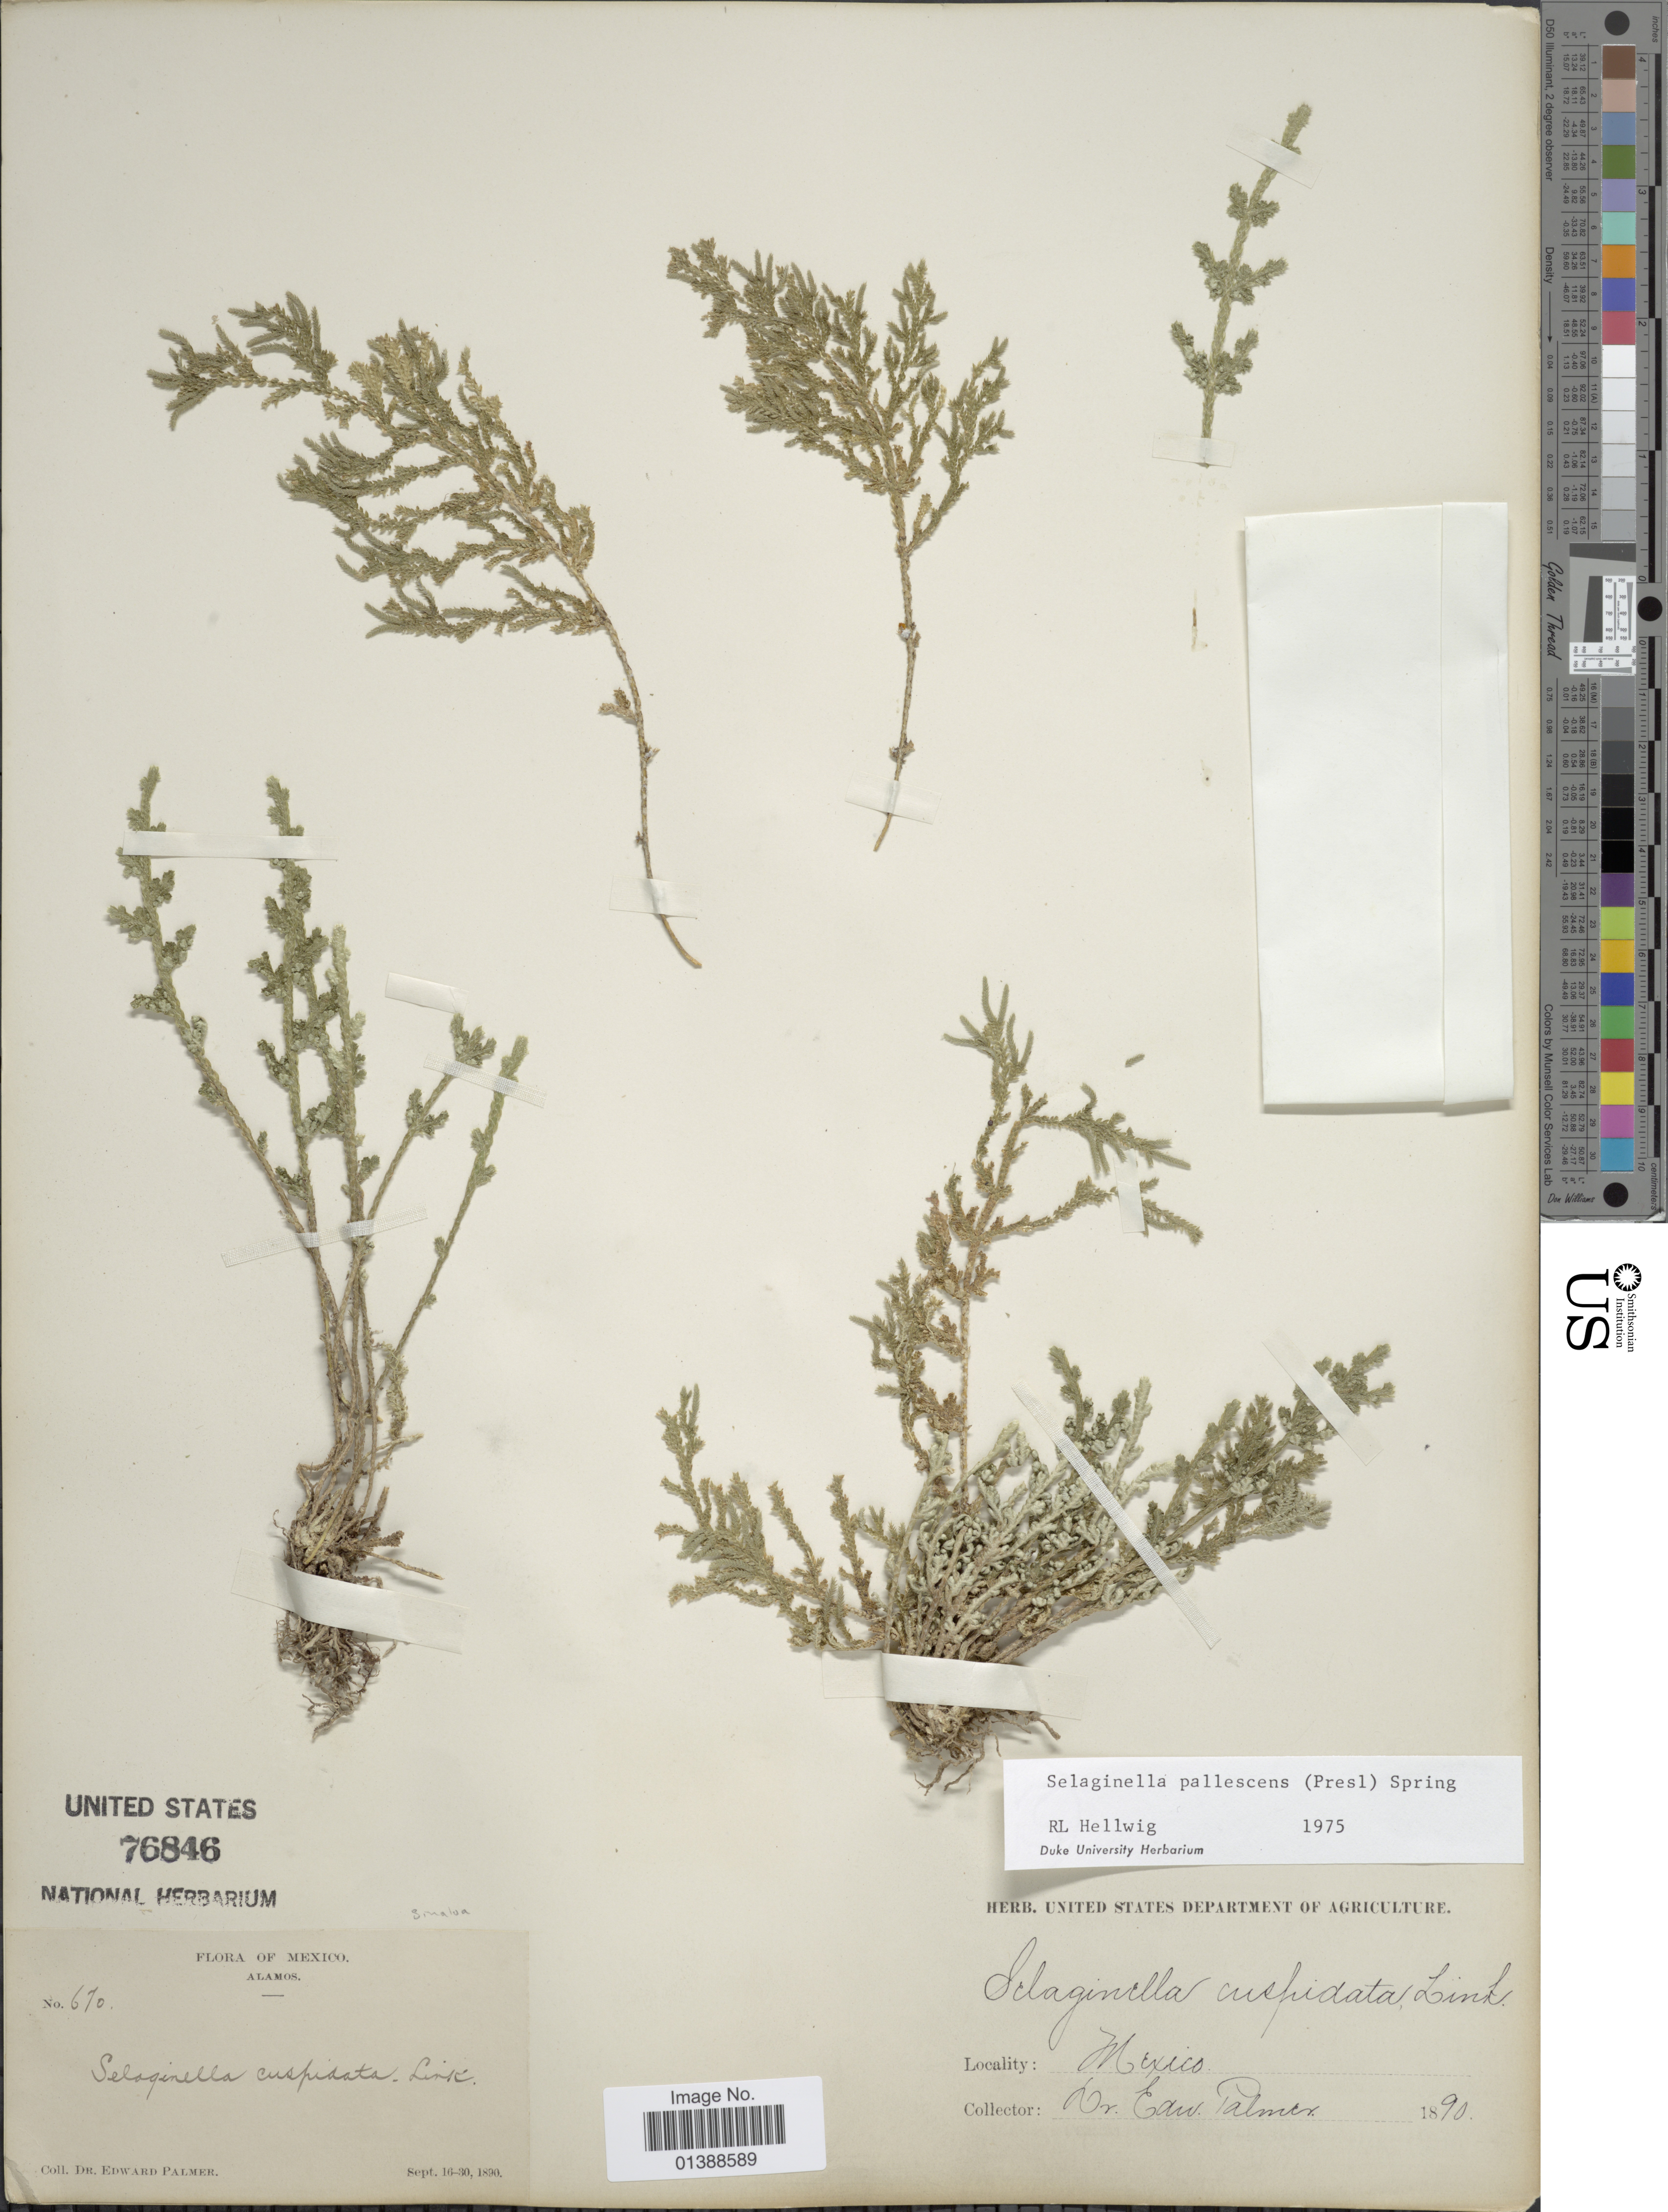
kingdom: Plantae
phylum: Tracheophyta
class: Lycopodiopsida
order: Selaginellales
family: Selaginellaceae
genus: Selaginella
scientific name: Selaginella pallescens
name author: (C. Presl) Spring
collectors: E. Palmer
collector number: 670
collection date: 1890-09-16/1890-09-30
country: Mexico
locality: Alamo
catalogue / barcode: US 76846